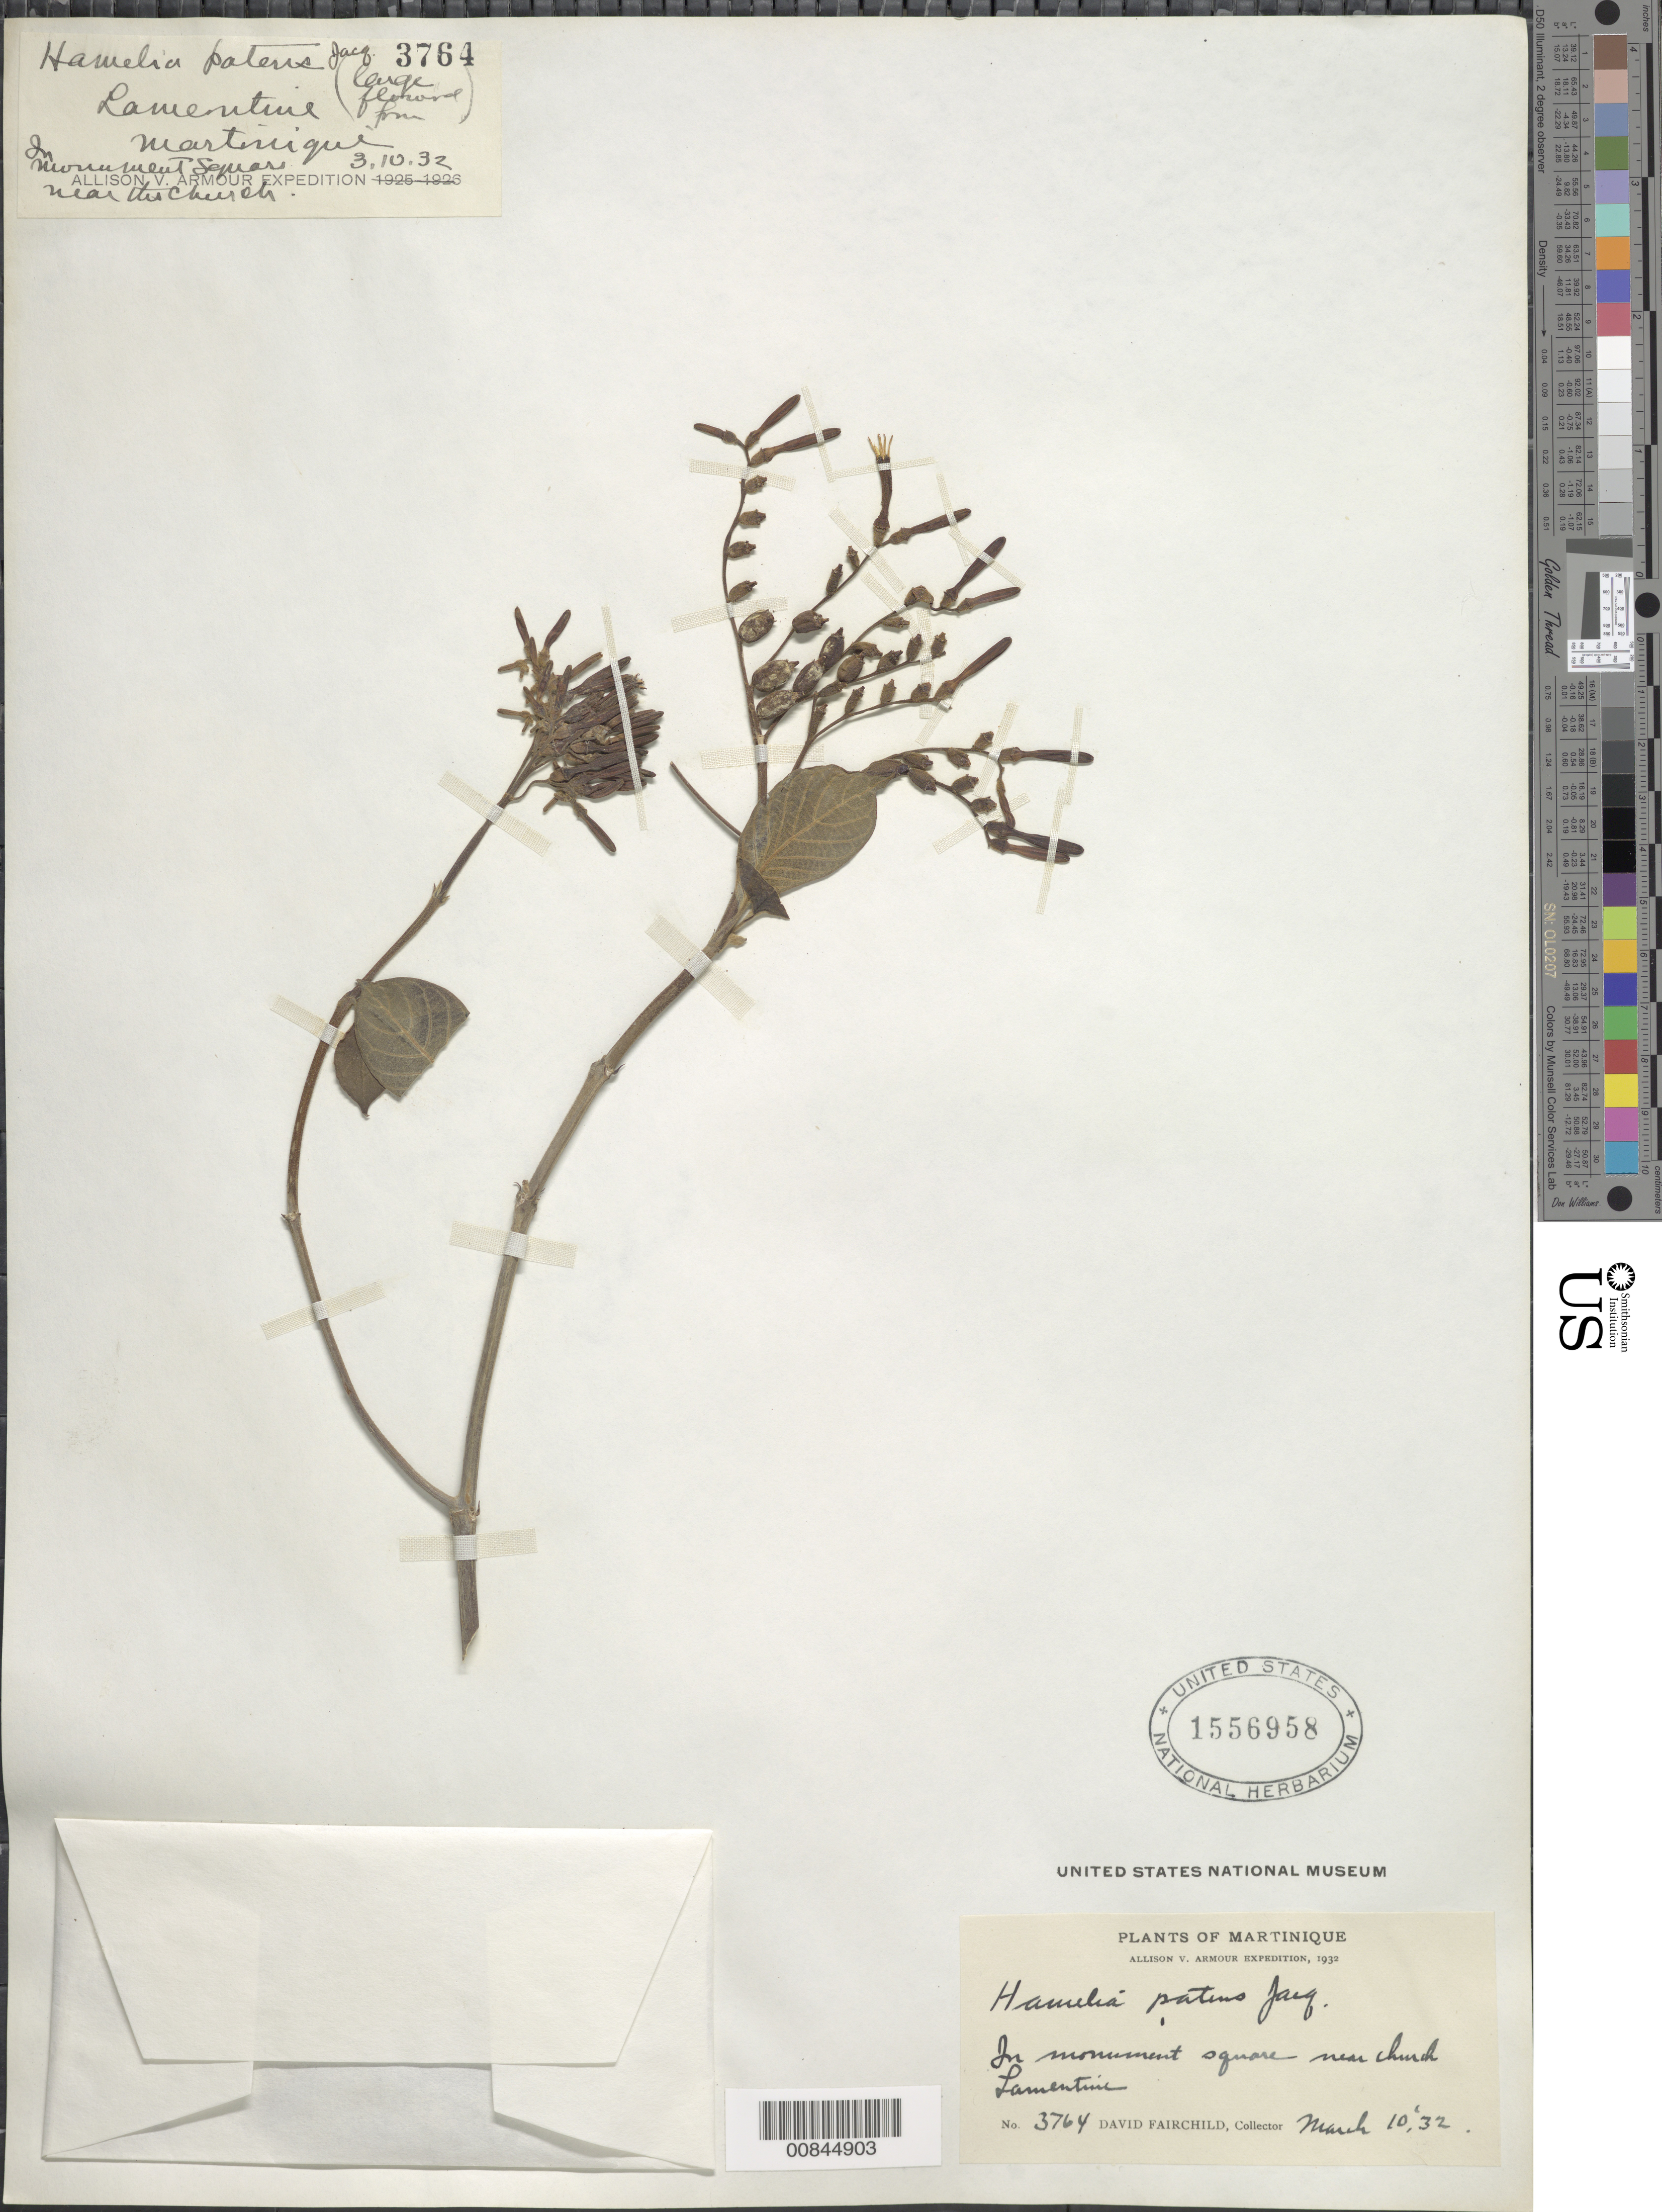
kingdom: Plantae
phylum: Tracheophyta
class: Magnoliopsida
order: Gentianales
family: Rubiaceae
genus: Hamelia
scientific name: Hamelia patens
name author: Jacq.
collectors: D. Fairchild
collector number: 3764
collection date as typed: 10 Mar 1932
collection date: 1932-03-10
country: Martinique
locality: In monument square, near church Lamentine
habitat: Near building in town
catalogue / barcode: US 1556958